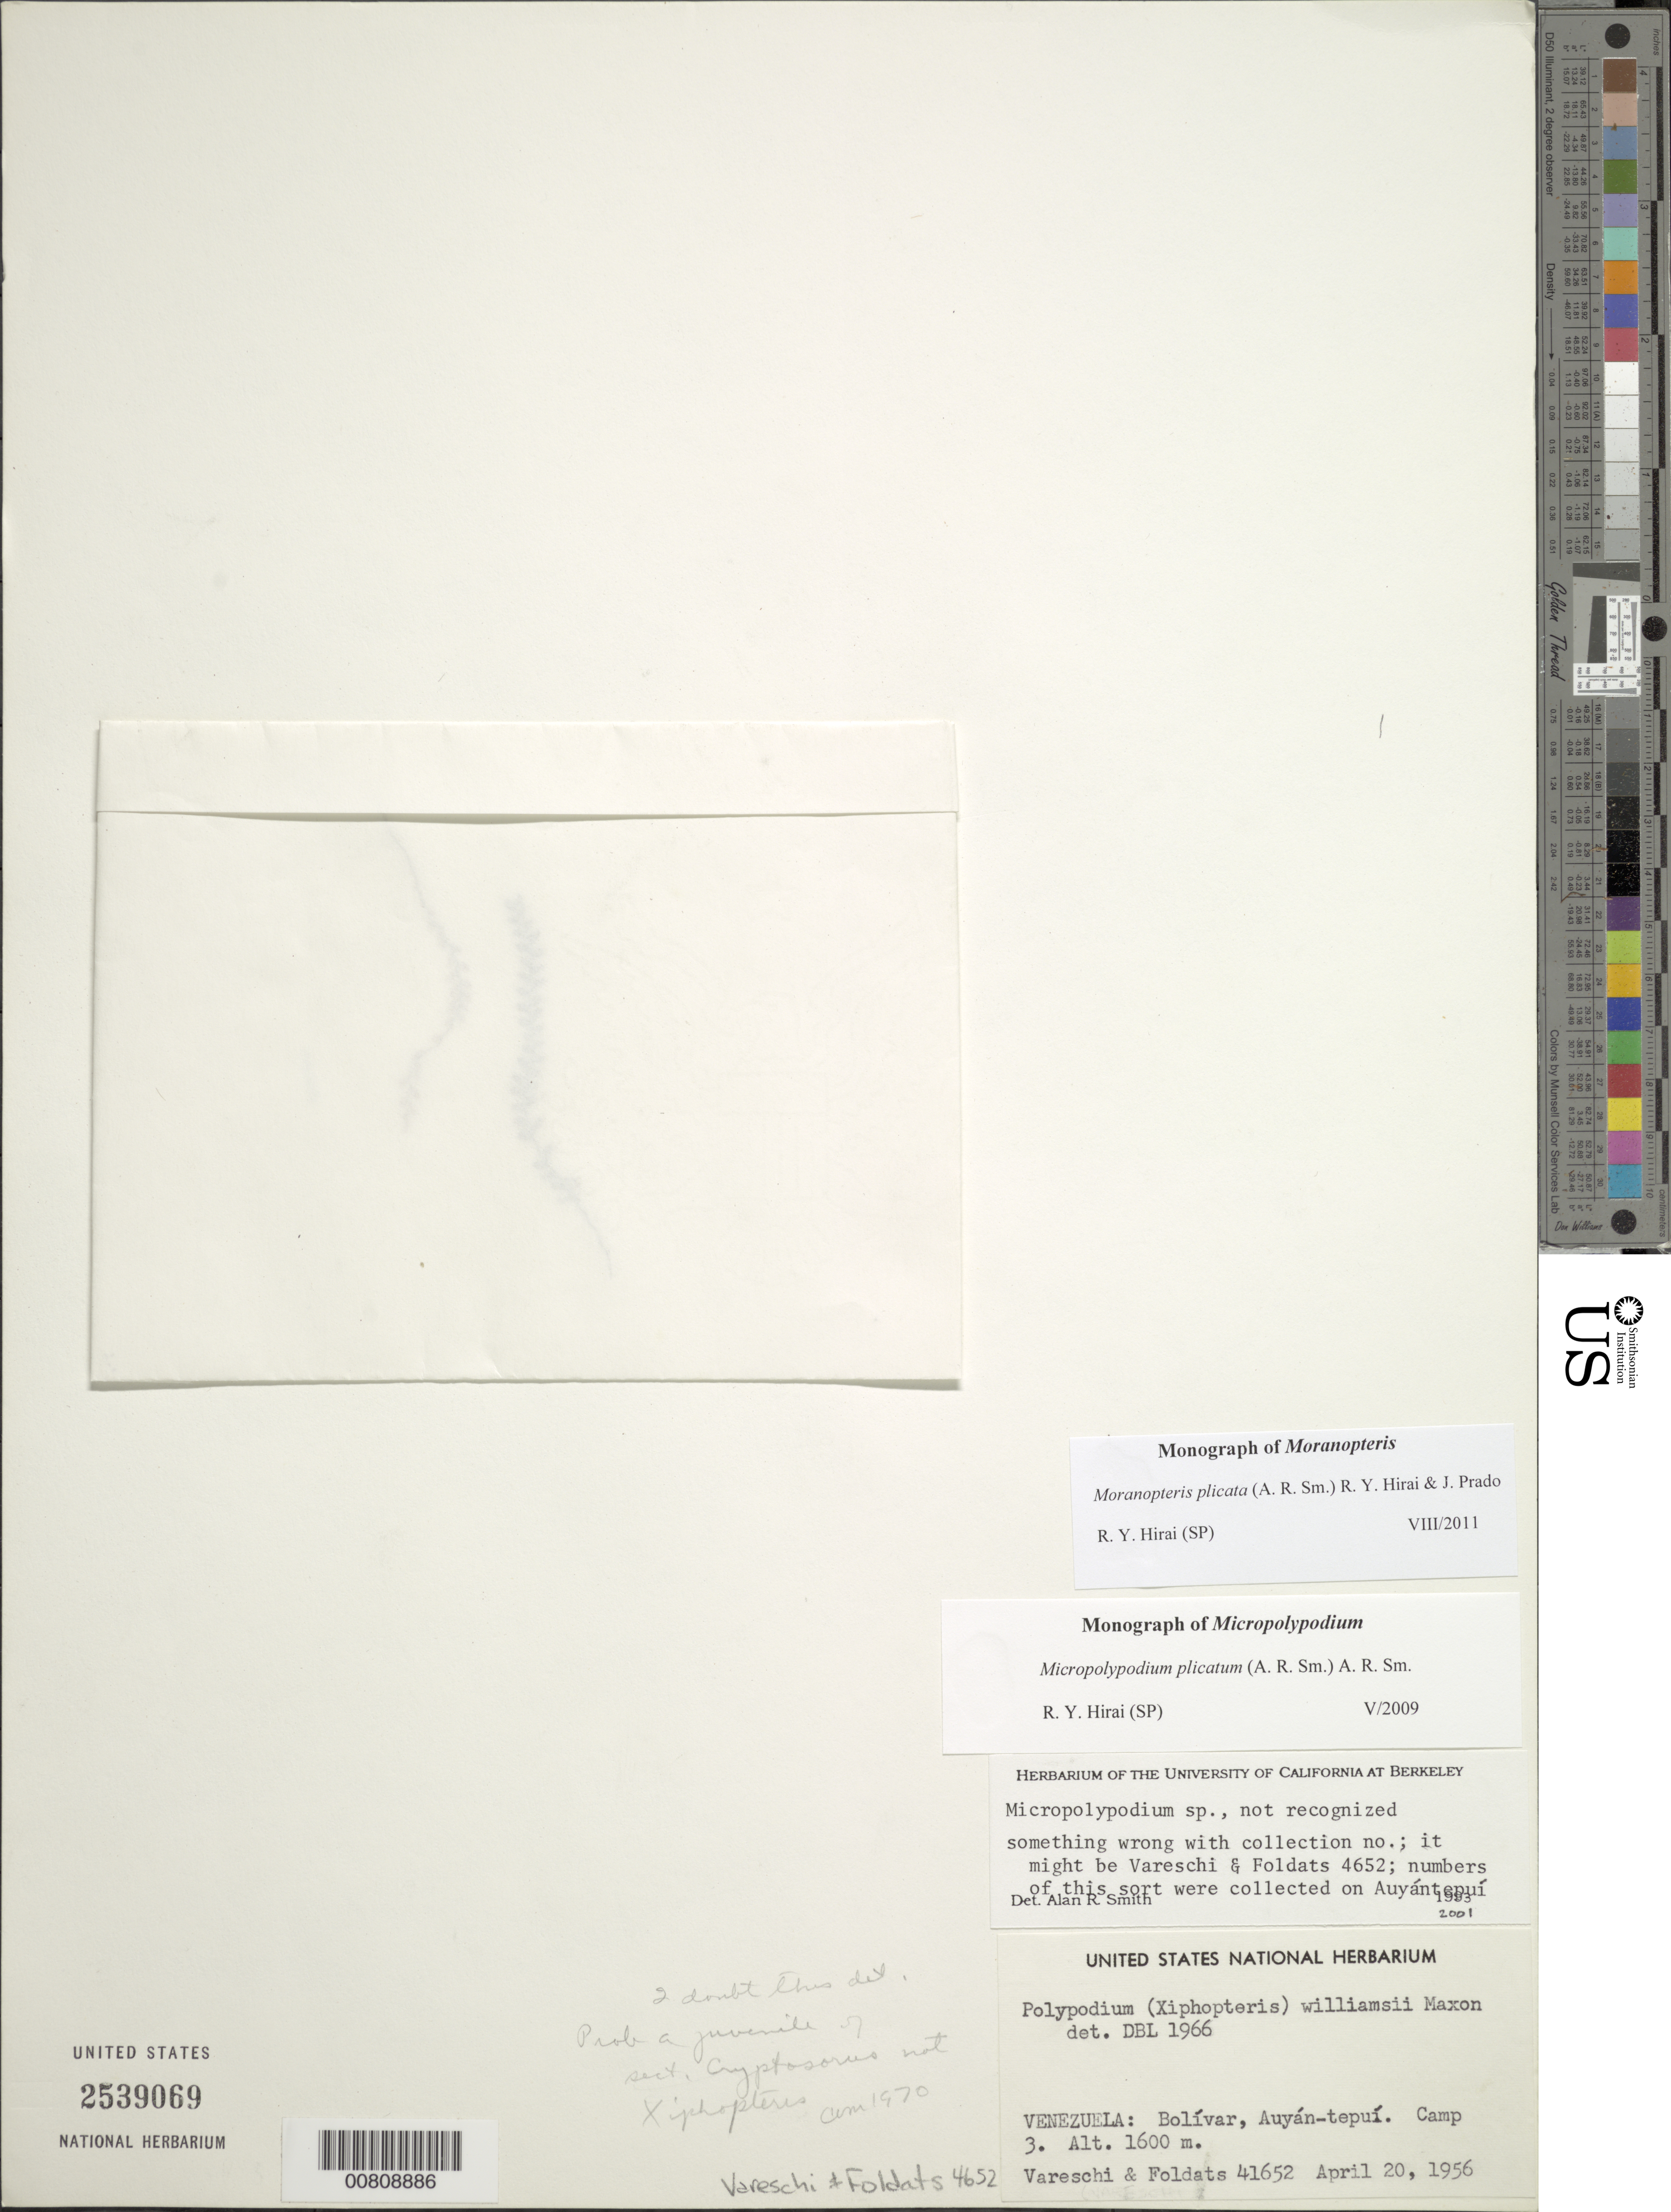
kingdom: Plantae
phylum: Tracheophyta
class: Polypodiopsida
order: Polypodiales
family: Polypodiaceae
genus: Moranopteris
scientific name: Moranopteris plicata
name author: (A.R. Sm.) R. Y. Hirai & J. Prado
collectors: V. Vareschi & E. Foldats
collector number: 4652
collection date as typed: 20-Apr-56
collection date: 1956-04-20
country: Venezuela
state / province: Bolívar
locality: Auyan-tepuí, Camp 3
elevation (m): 1600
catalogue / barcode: US 2539069